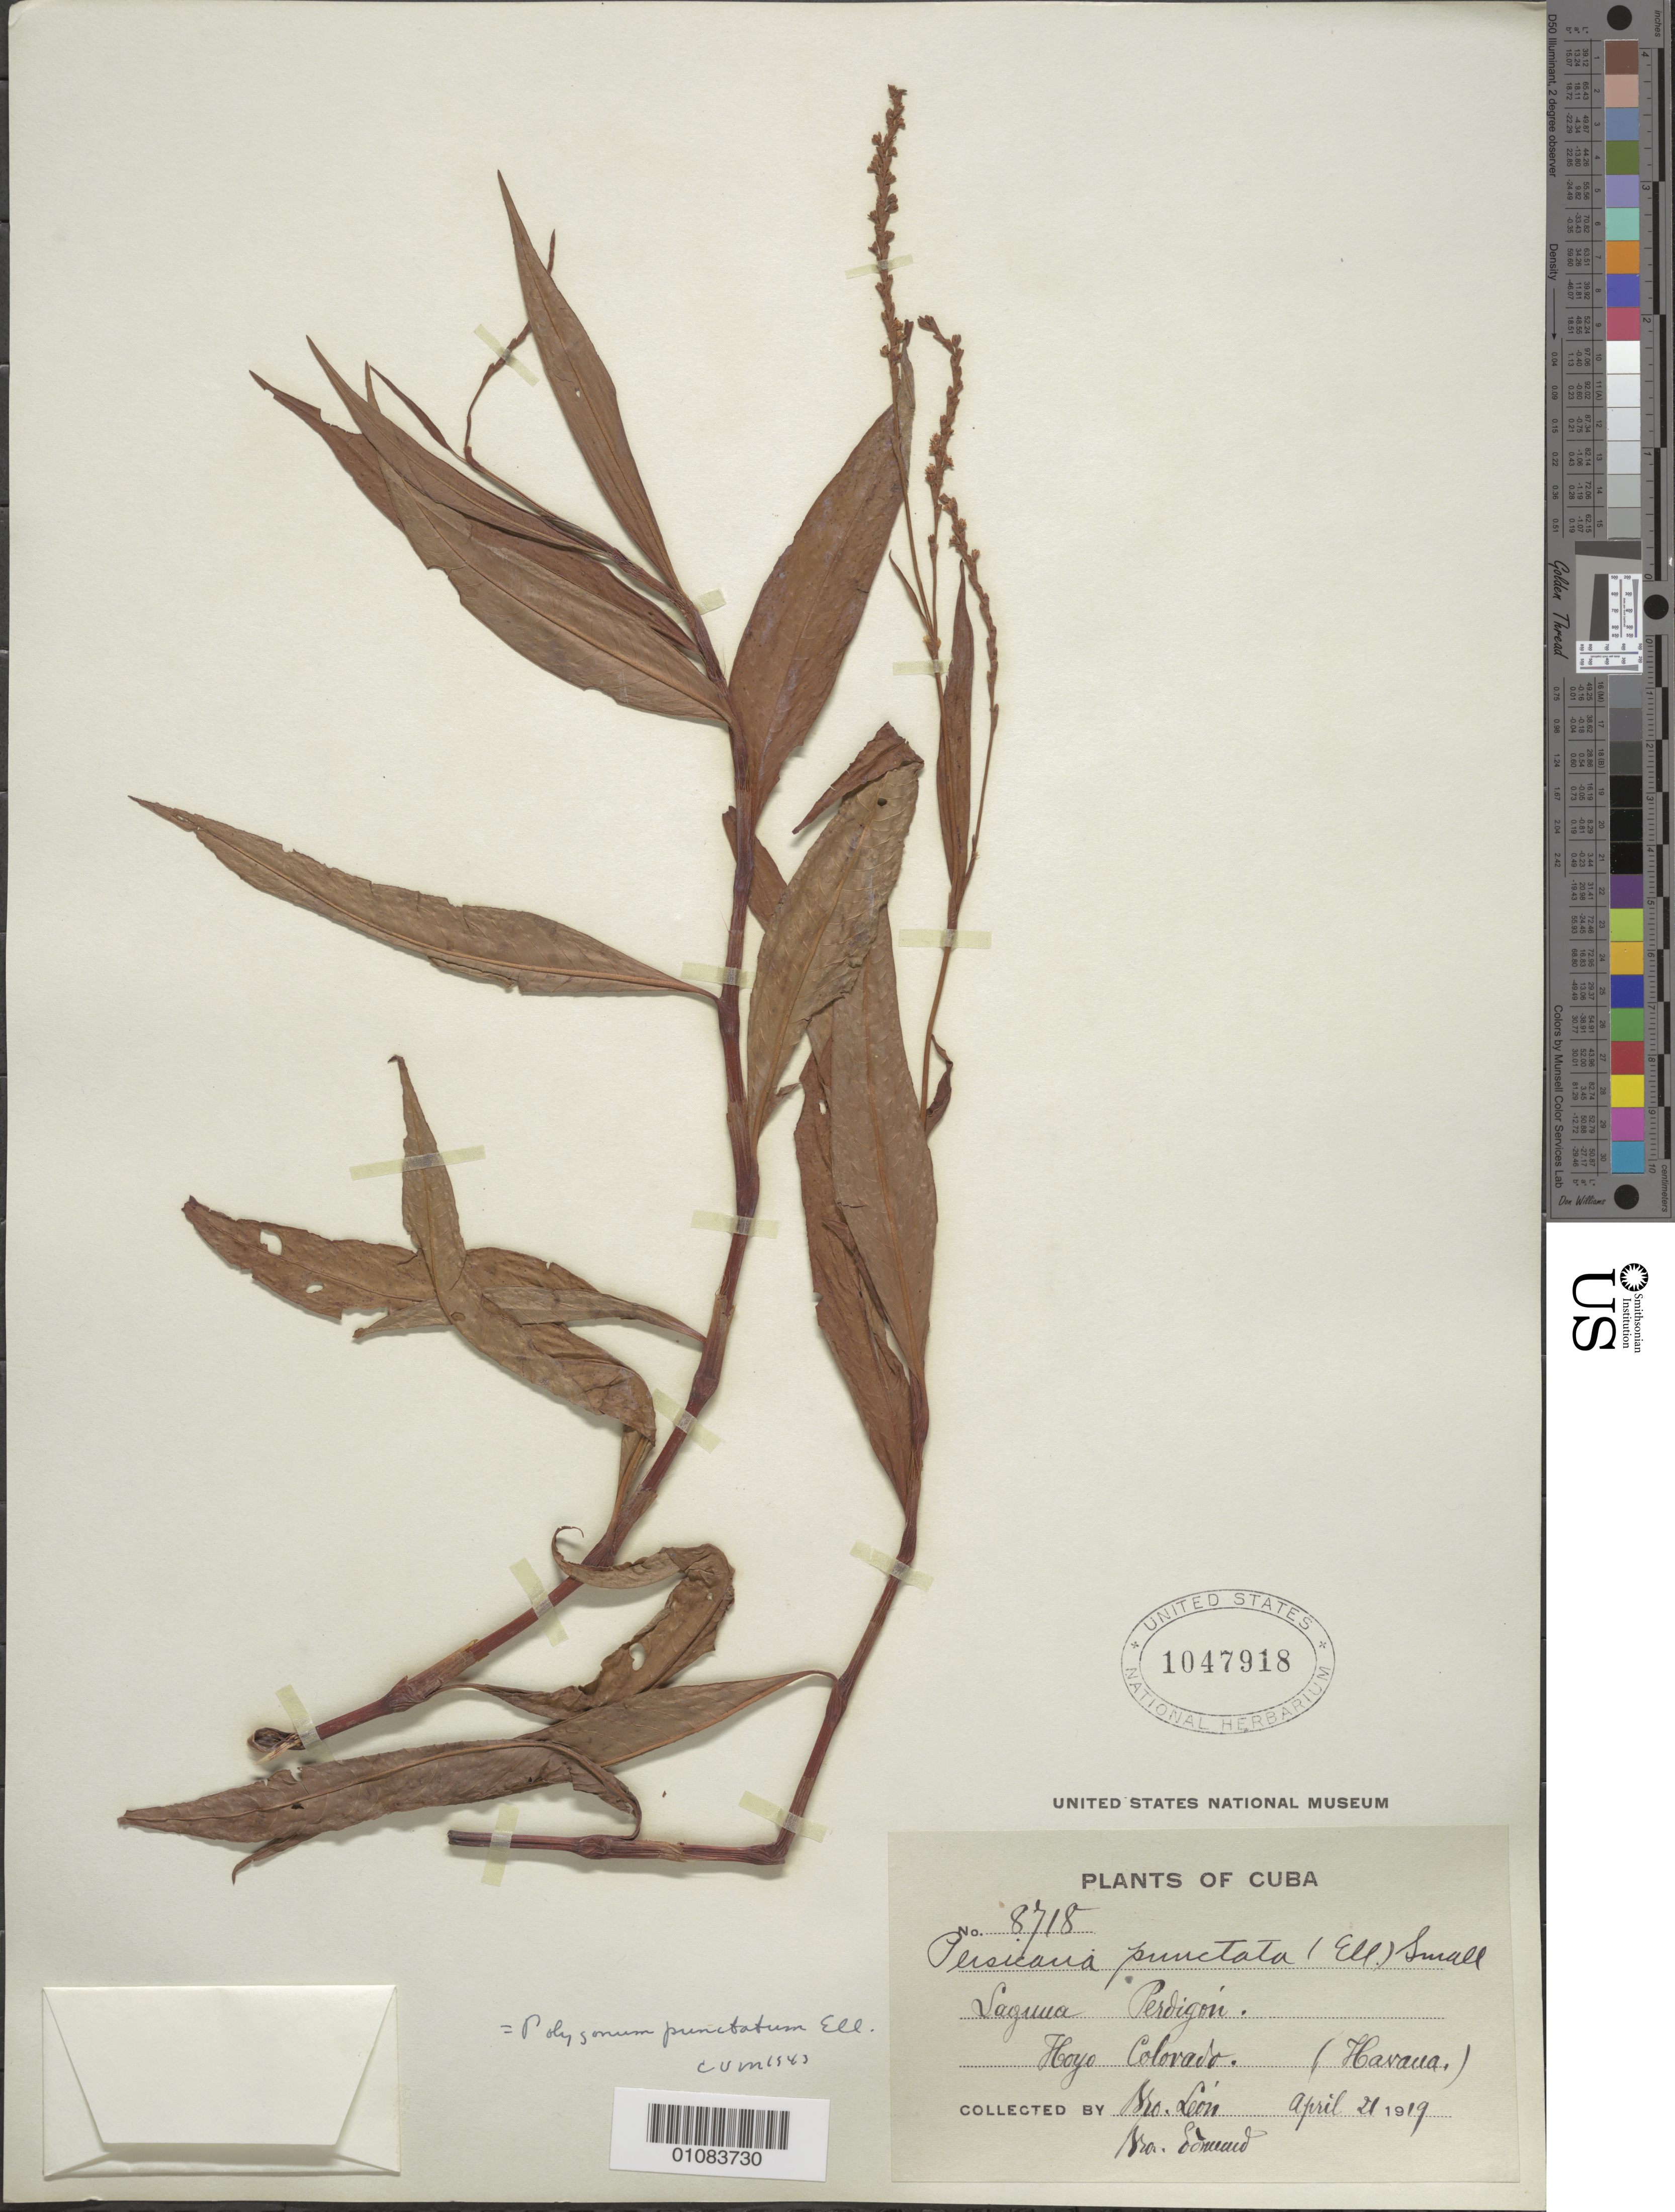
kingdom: Plantae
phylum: Tracheophyta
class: Magnoliopsida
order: Caryophyllales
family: Polygonaceae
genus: Polygonum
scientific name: Polygonum punctatum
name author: Elliott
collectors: Bro. León & B. Edmond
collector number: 8718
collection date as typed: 21 Apr 1919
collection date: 1919-04-21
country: Cuba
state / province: La Habana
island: Cuba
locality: Havana Hoyo Colorado Laguna Perdigon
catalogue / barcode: US 1047918